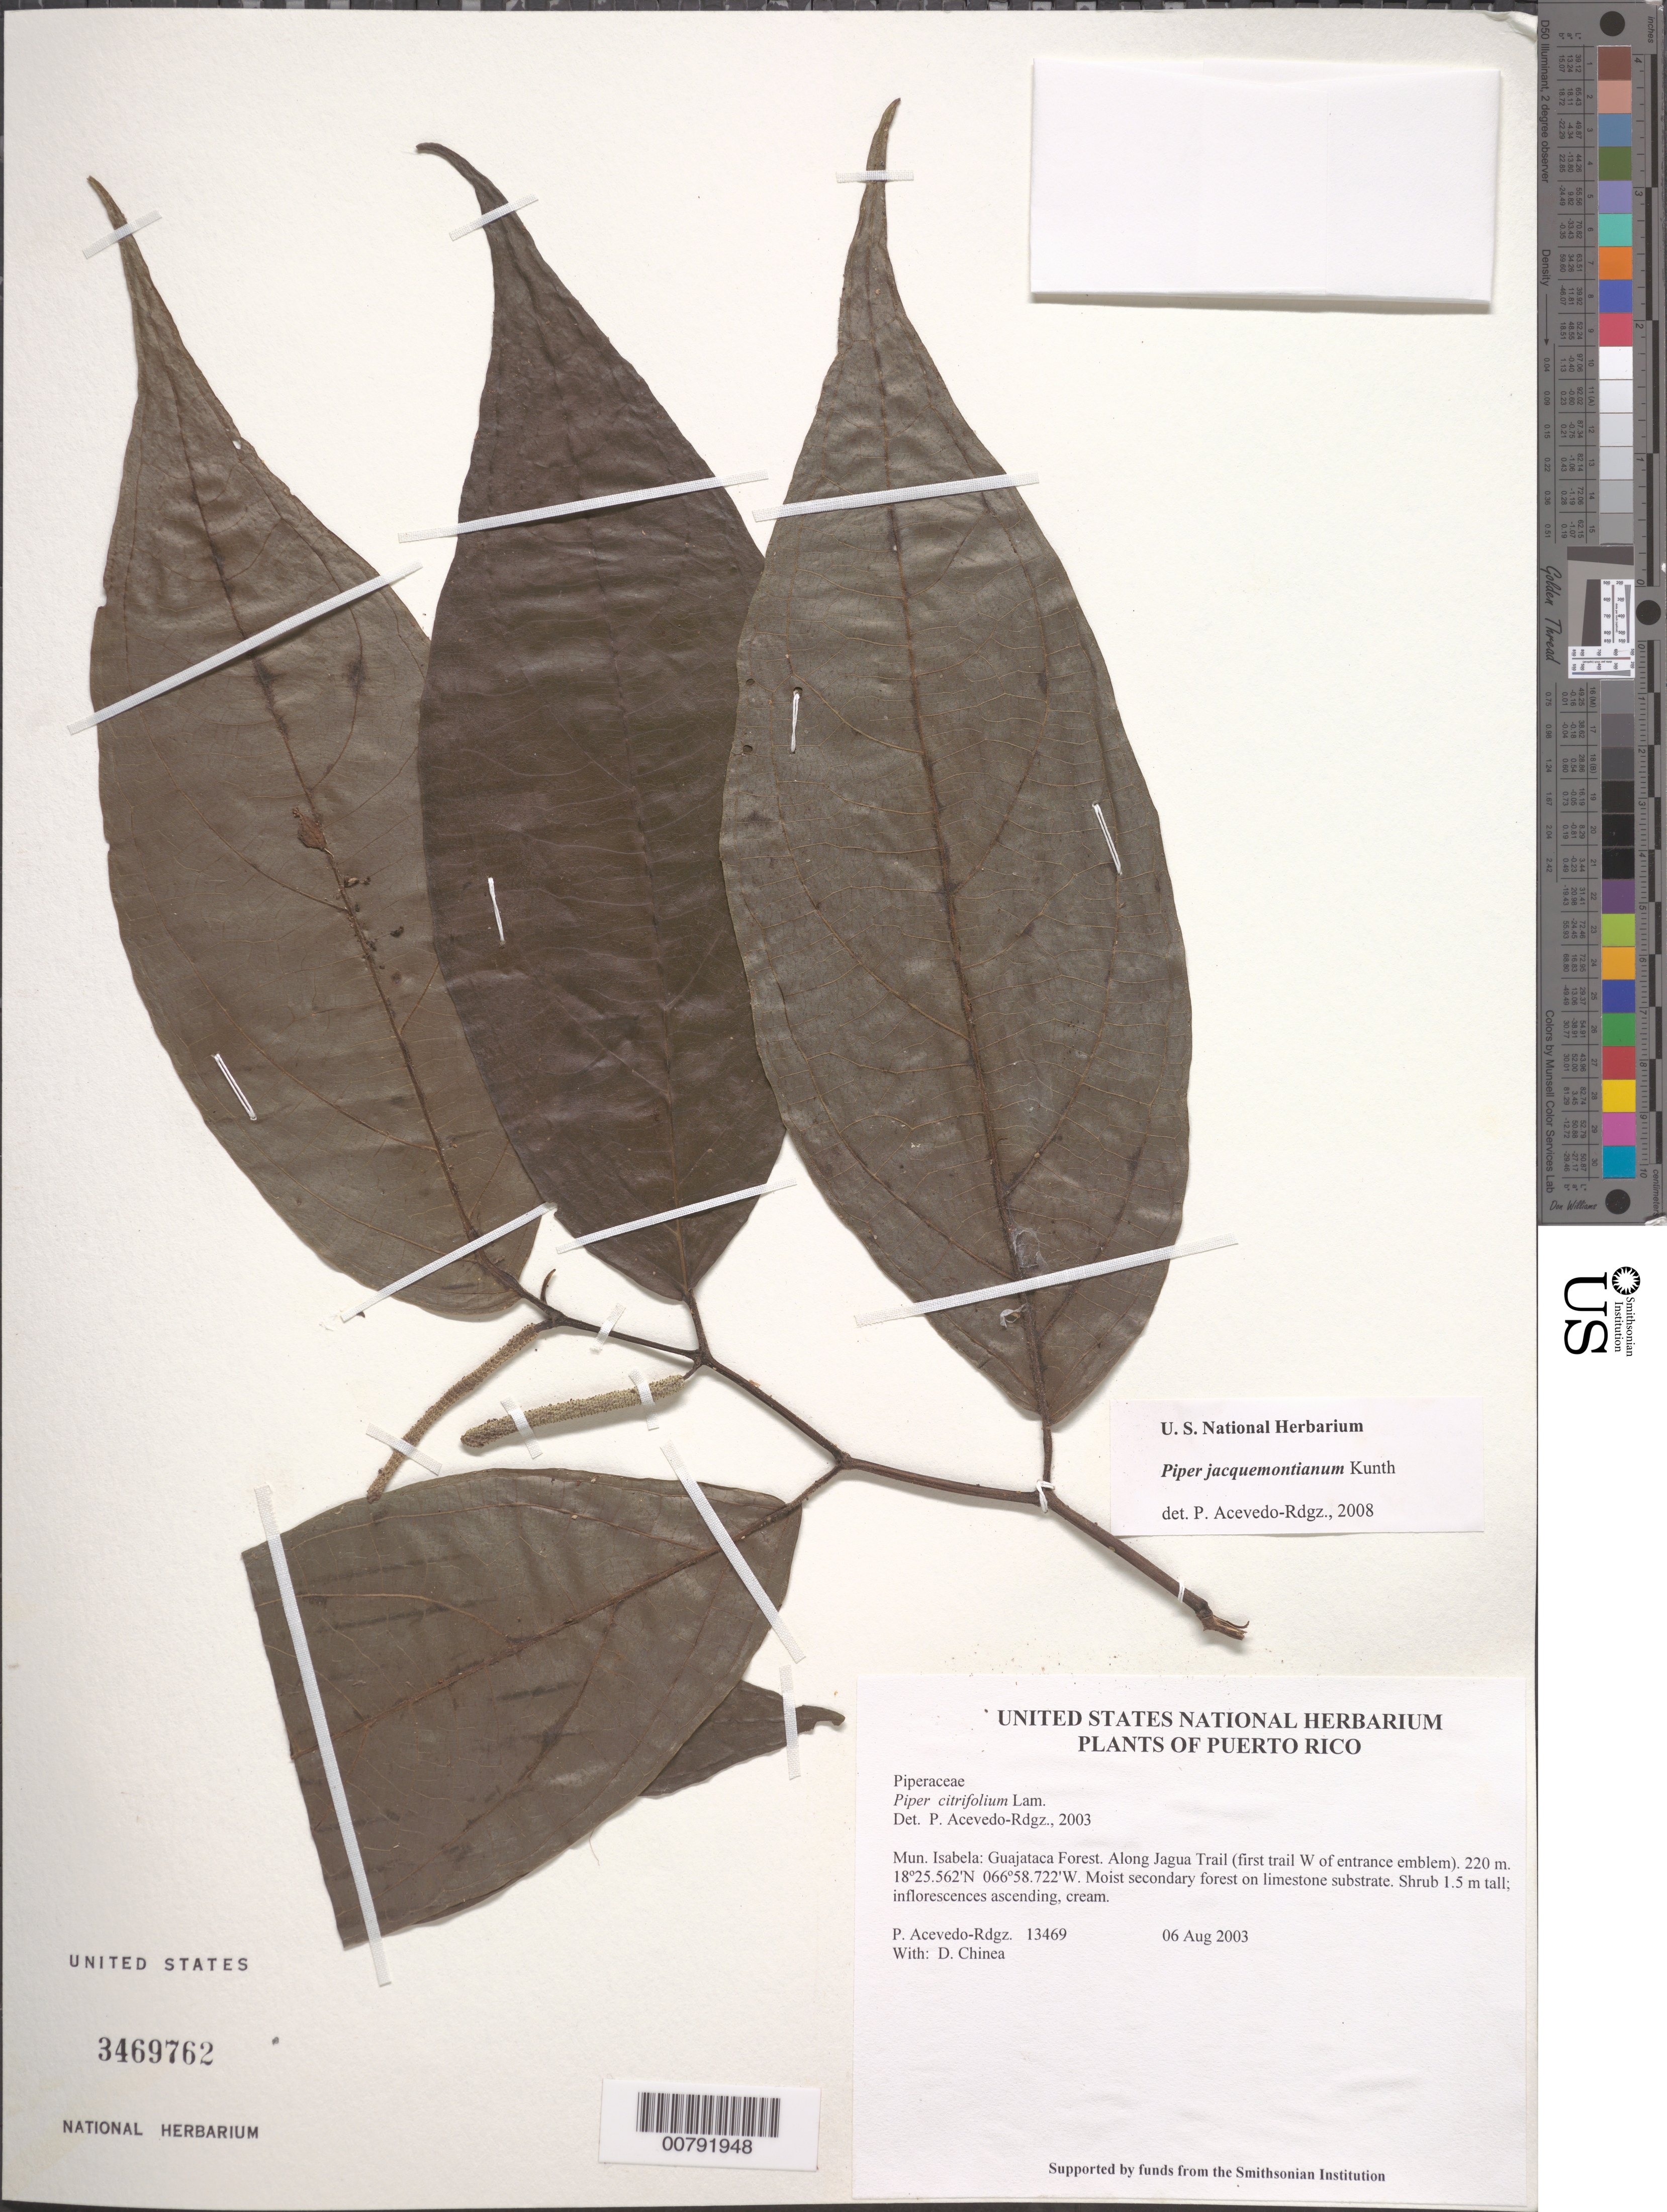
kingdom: Plantae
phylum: Tracheophyta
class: Magnoliopsida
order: Piperales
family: Piperaceae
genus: Piper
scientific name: Piper citrifolium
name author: Lam.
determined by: Acevedo-Rodríguez, P., (BOT), Smithsonian Institution - National Museum of Natural History (UNITED STATES)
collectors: P. Acevedo-Rodr. & D. Chinea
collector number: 13469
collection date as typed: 06 Aug 2003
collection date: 2003-08-06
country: Puerto Rico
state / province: Isabela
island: Puerto Rico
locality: Mun. Isabela: Guajataca Forest. Along Jagua Trail (first trail W of entrance emblem).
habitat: Moist secondary forest on limestone substrate.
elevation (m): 220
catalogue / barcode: US 3469762